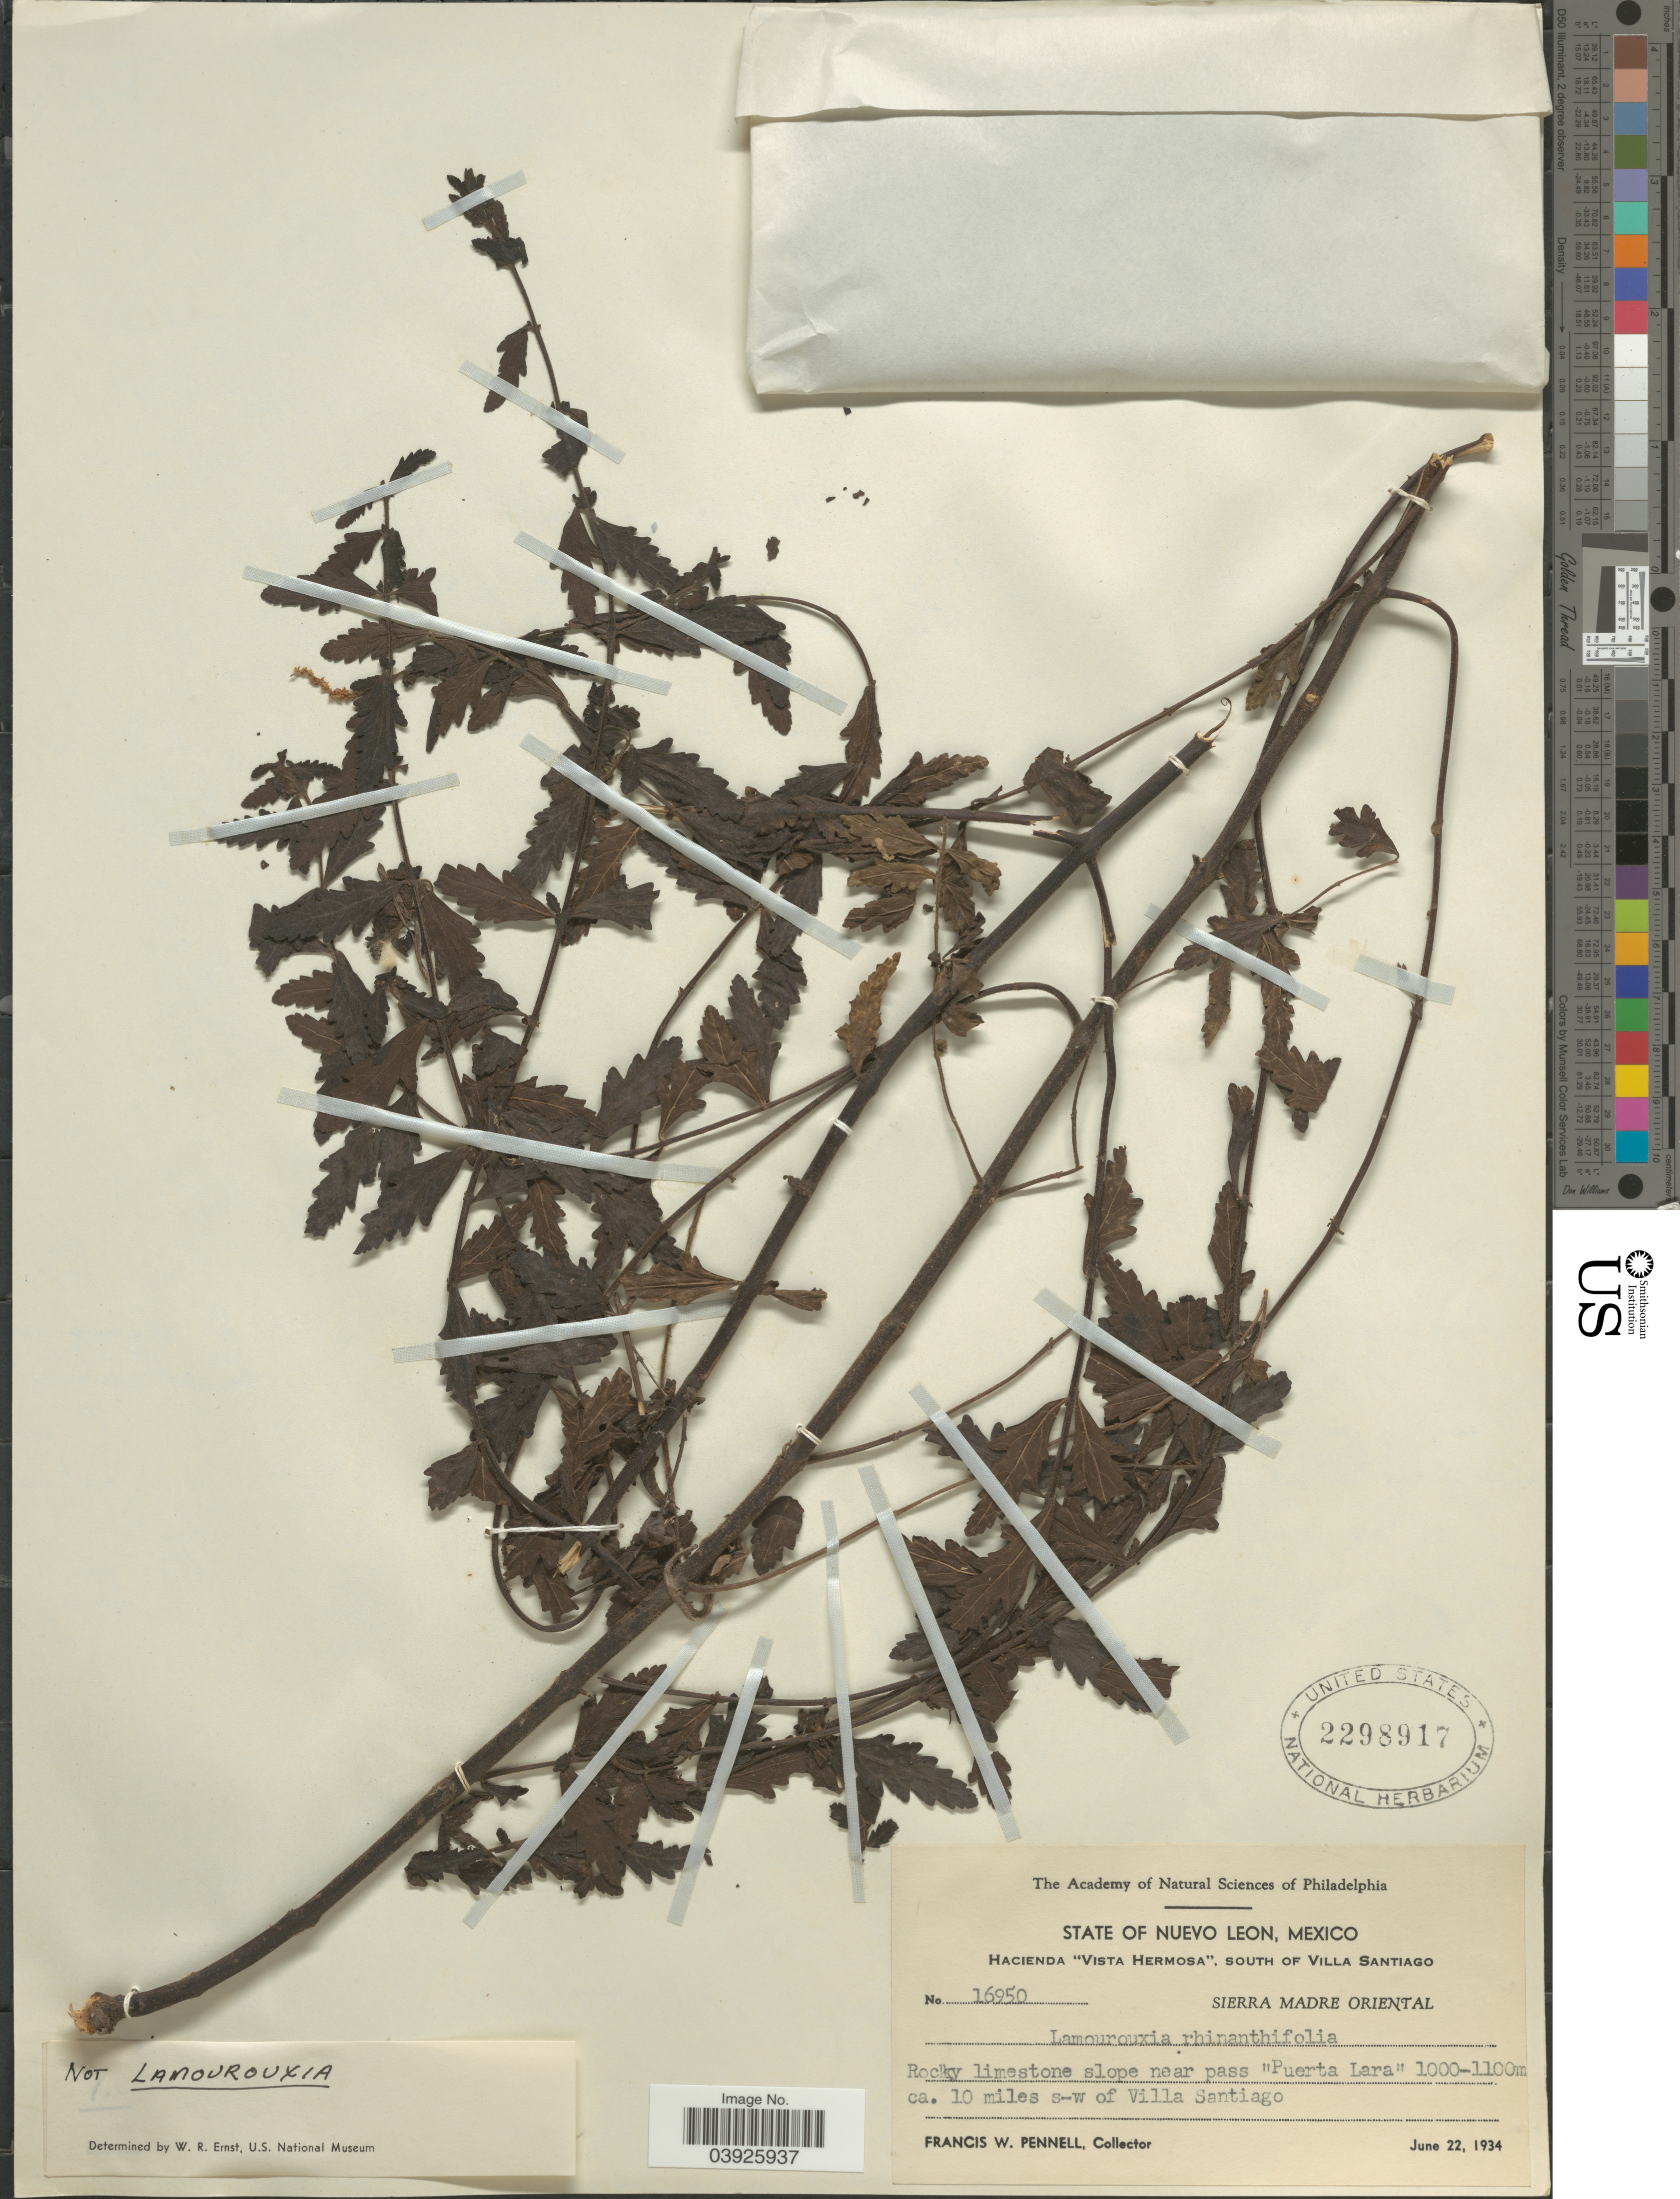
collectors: F. W. Pennell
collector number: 16950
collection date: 1934-06-22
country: Mexico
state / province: Nuevo León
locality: Hacienda 'Vista Hermosa', South of Villa Santiago. Sierra Madre Oriental. Rocky limestone slope near pass 'Puerta Lara'. ca. 10 miles s-w of Villa Santiago.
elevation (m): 1000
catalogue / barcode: US 2298917